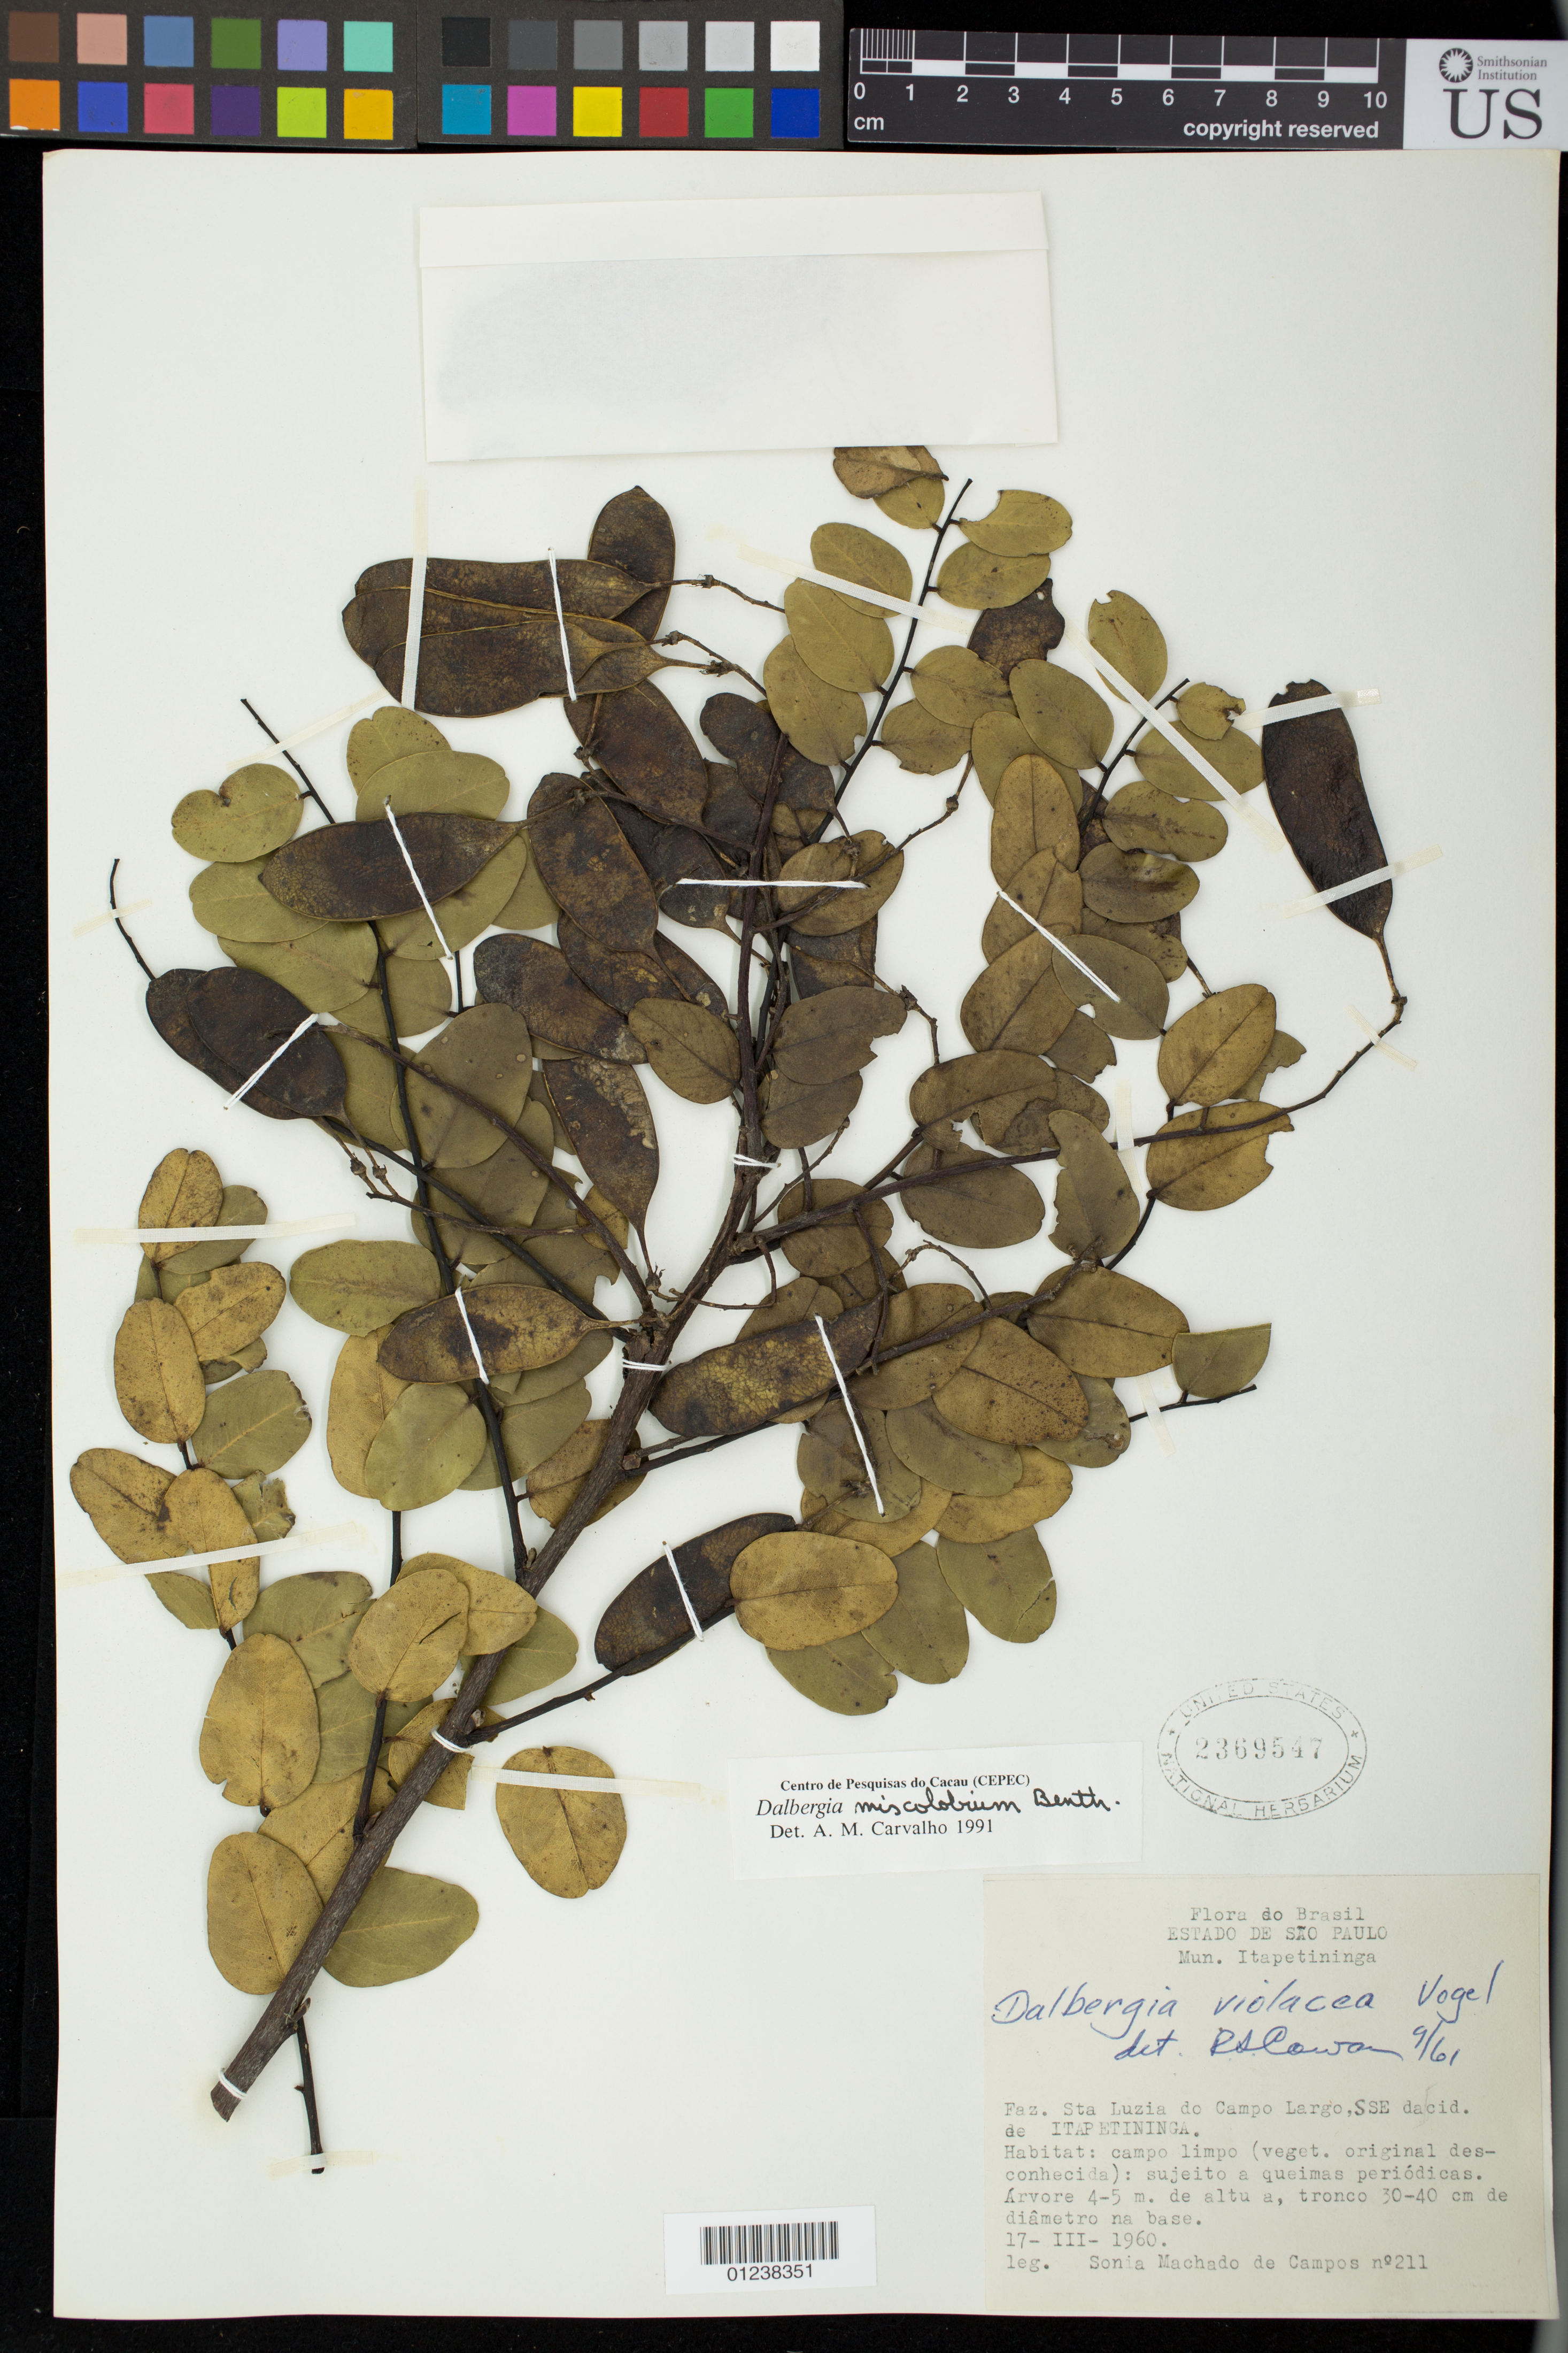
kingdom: Plantae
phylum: Tracheophyta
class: Magnoliopsida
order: Fabales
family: Fabaceae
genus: Dalbergia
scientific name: Dalbergia miscolobium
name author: Benth.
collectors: S. Campos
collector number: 211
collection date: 1960-03-17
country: Brazil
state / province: Sao Paulo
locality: Faz. Sta Luzia do Campo Largo, SSE dacid. de ITAPETININGA.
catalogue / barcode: US 2369547